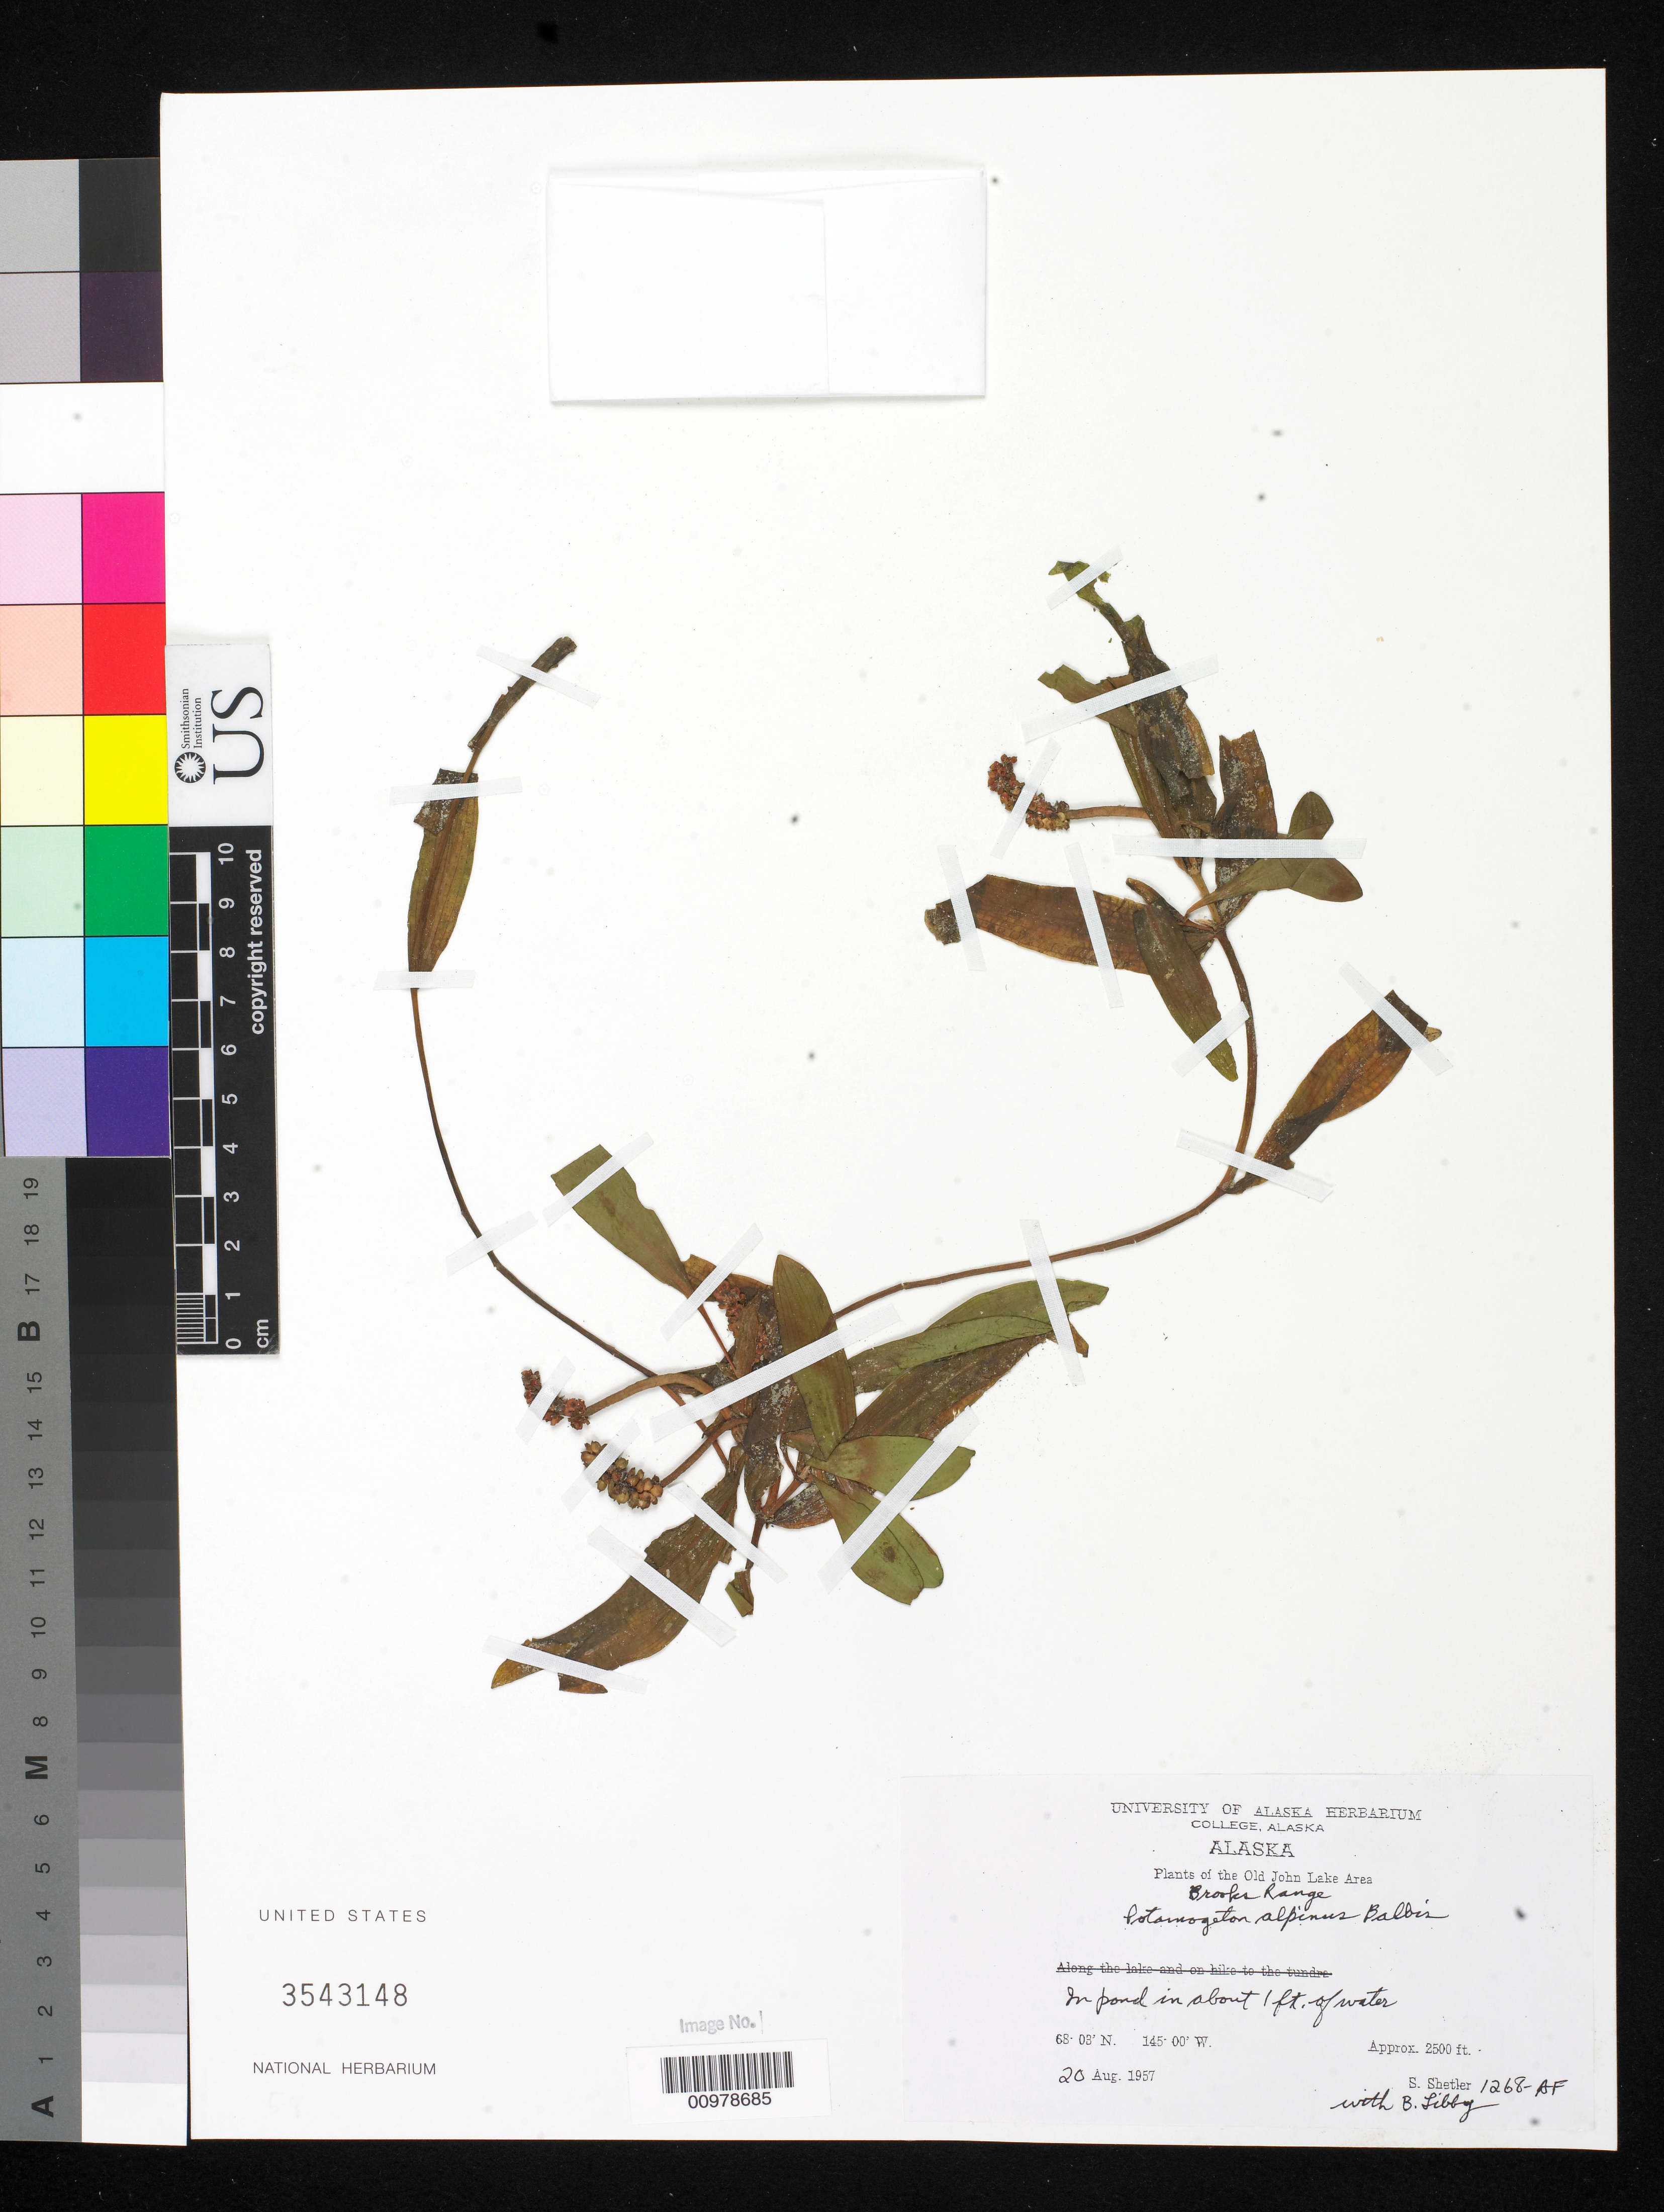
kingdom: Plantae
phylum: Tracheophyta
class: Liliopsida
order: Alismatales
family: Potamogetonaceae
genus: Potamogeton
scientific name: Potamogeton alpinus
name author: Balb.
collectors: S. Shetler & B. Libby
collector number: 1268-AF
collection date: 1957-08-20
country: United States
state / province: Alaska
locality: Brooks Range, Old John Lake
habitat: In pond.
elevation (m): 762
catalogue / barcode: US 3543148